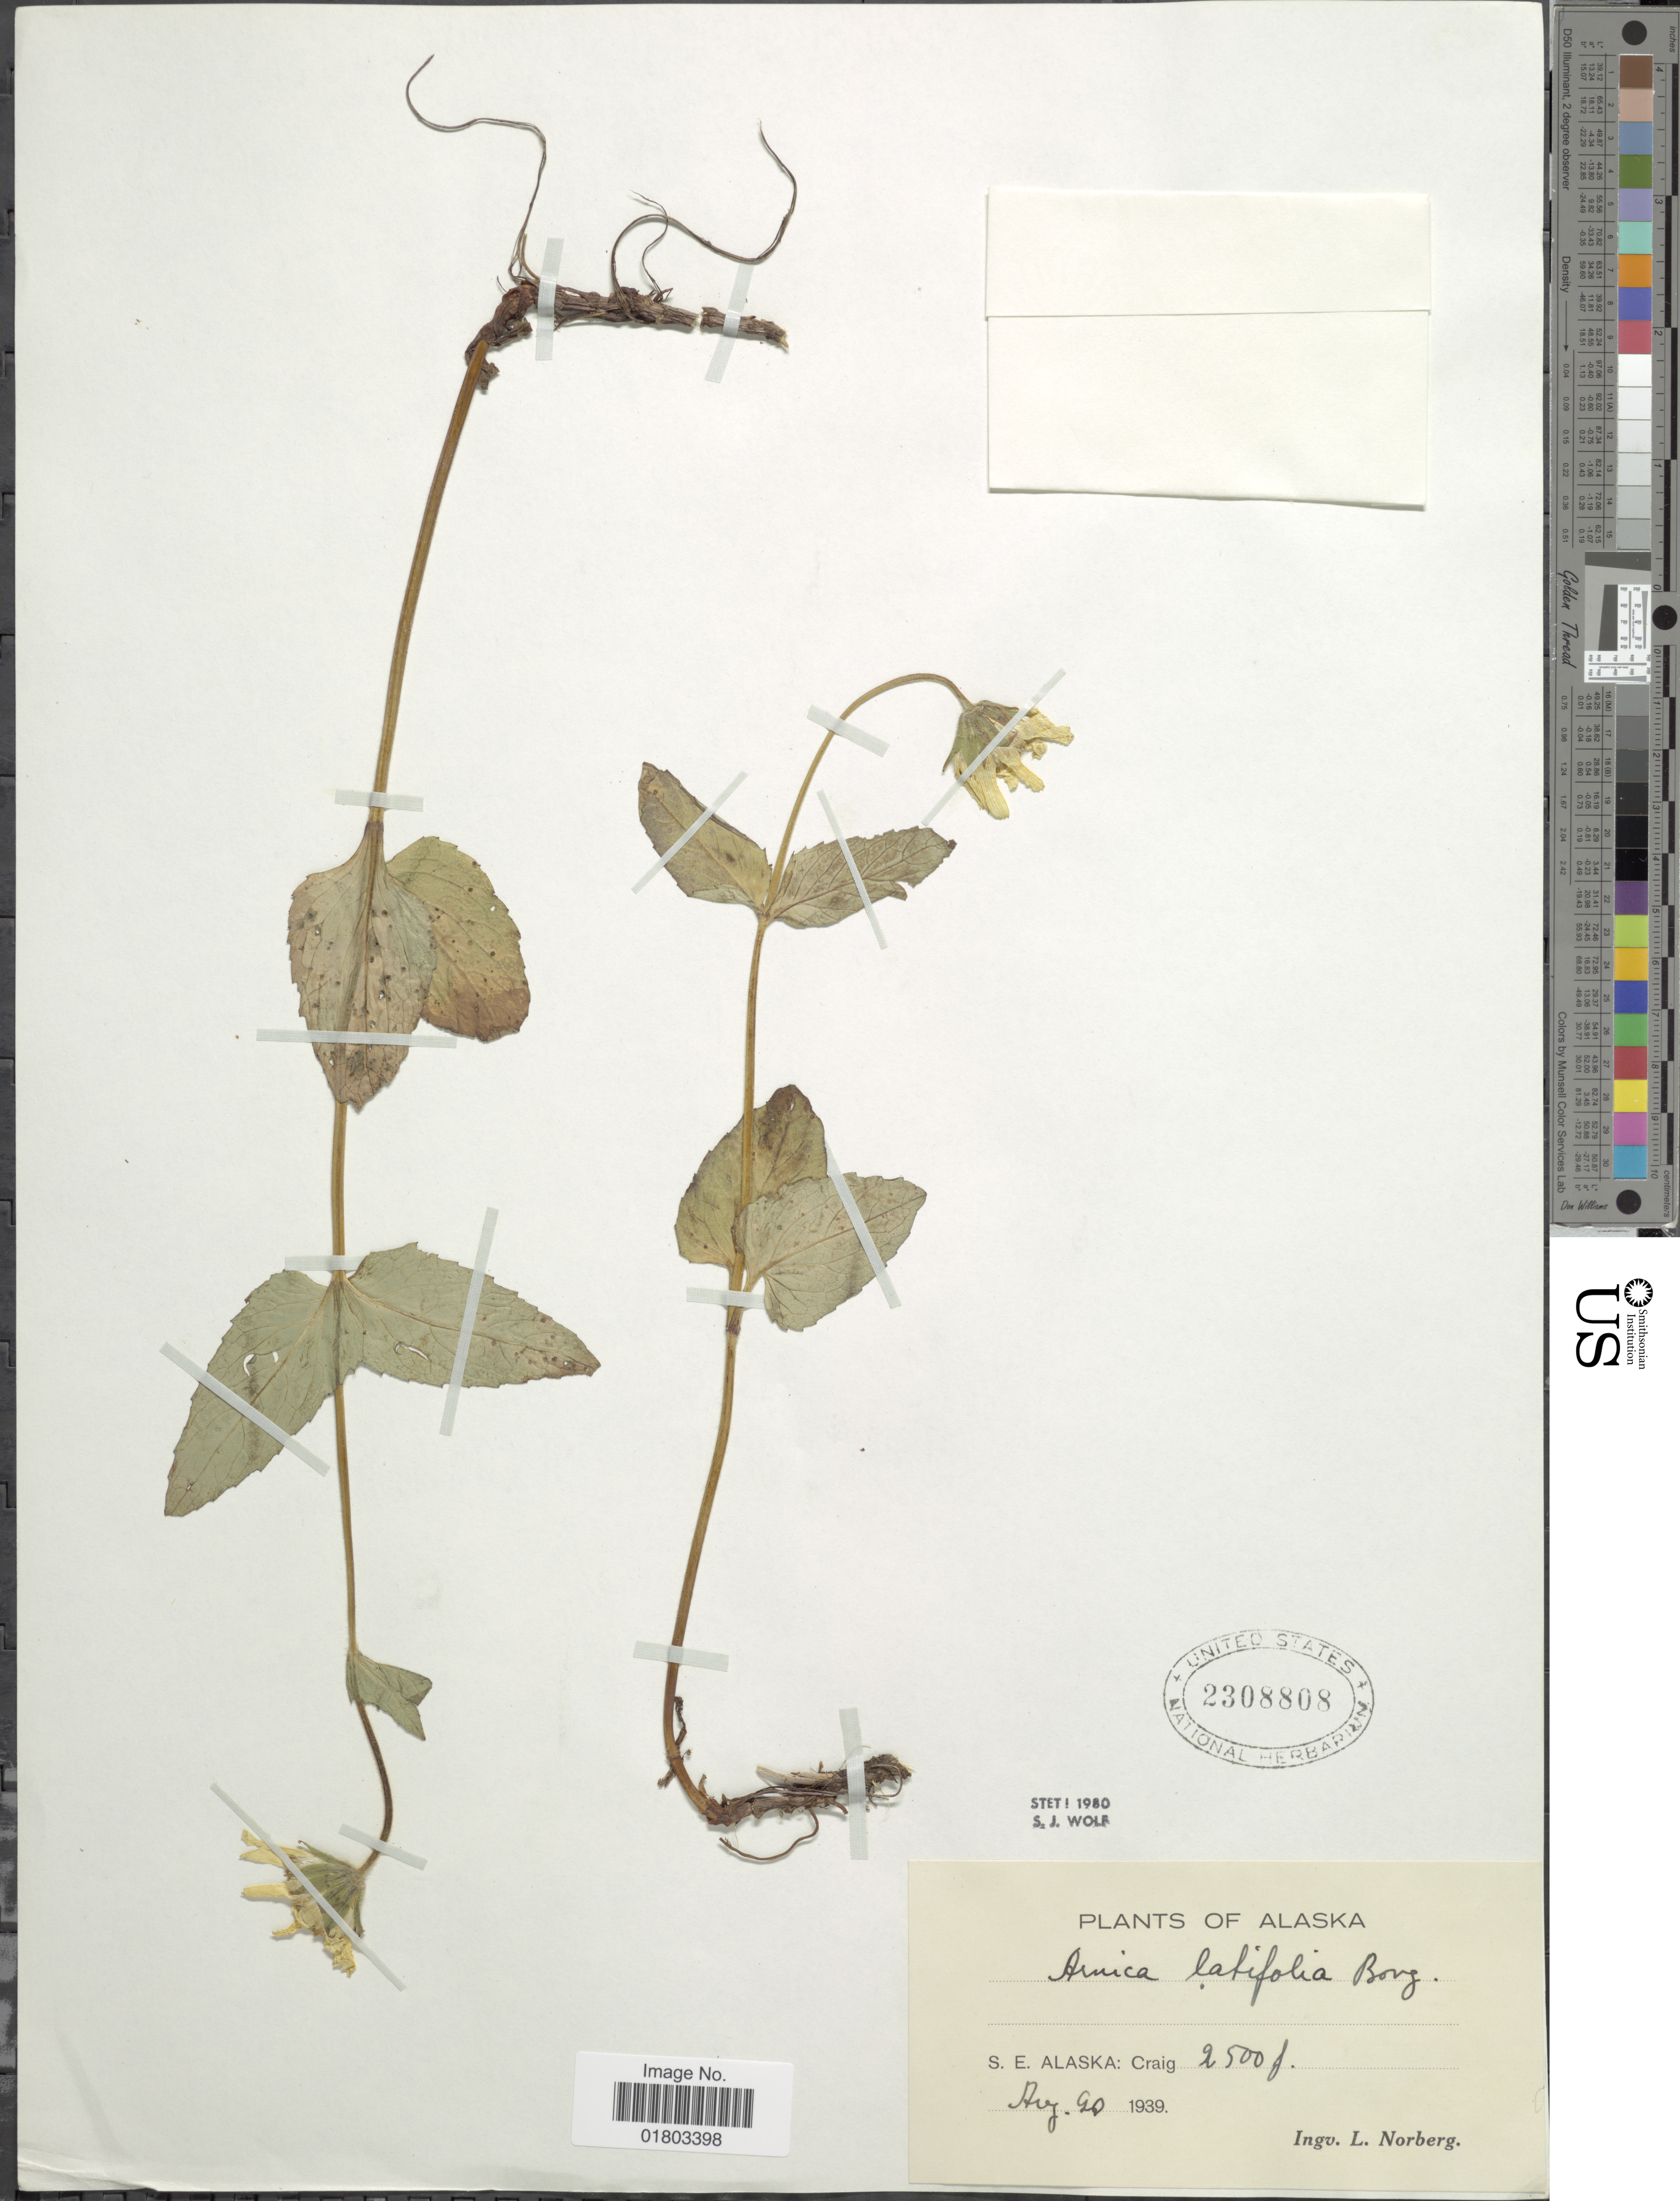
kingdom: Plantae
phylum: Tracheophyta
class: Magnoliopsida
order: Asterales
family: Asteraceae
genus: Arnica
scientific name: Arnica latifolia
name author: Bong.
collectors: I. Norberg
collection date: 1939-08-20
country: United States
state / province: Alaska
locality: S.E. Alaska: Craig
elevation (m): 762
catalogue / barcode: US 2308808